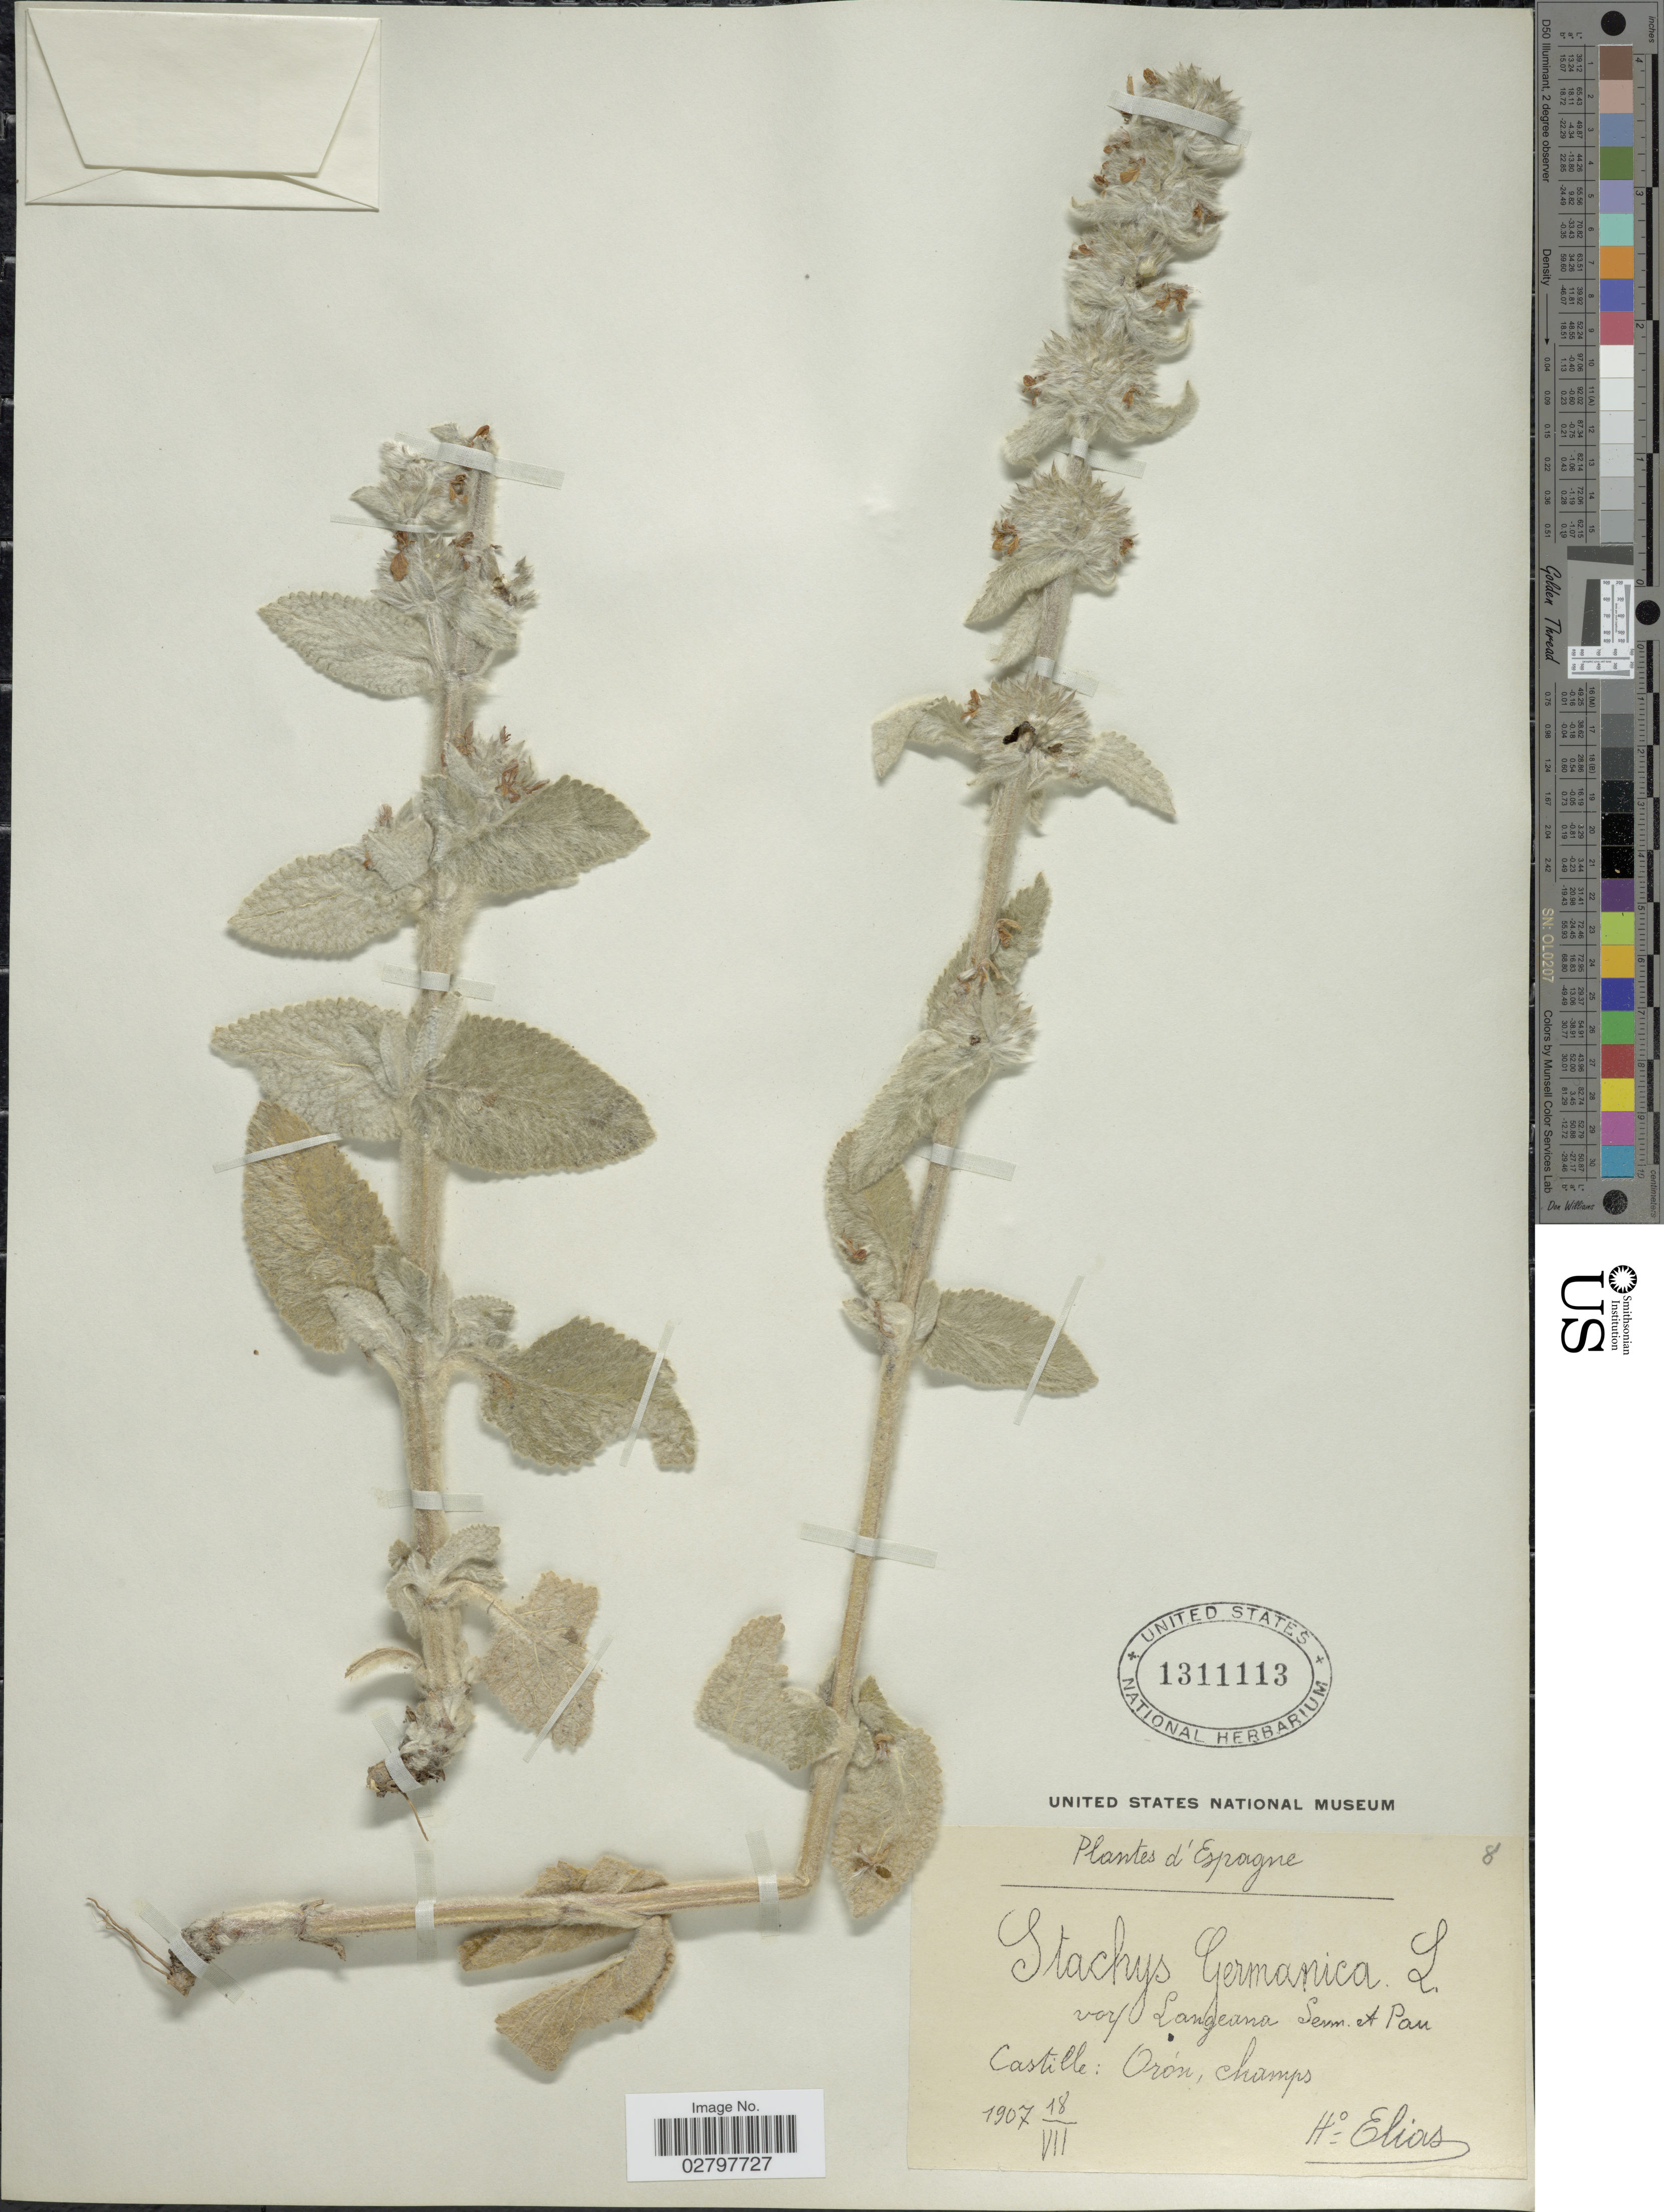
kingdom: Plantae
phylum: Tracheophyta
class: Magnoliopsida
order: Lamiales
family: Lamiaceae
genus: Stachys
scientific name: Stachys germanica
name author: L.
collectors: H. Elias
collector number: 8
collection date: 1907-07-18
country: Spain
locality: Castille: Orón, champs.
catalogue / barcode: US 1311113